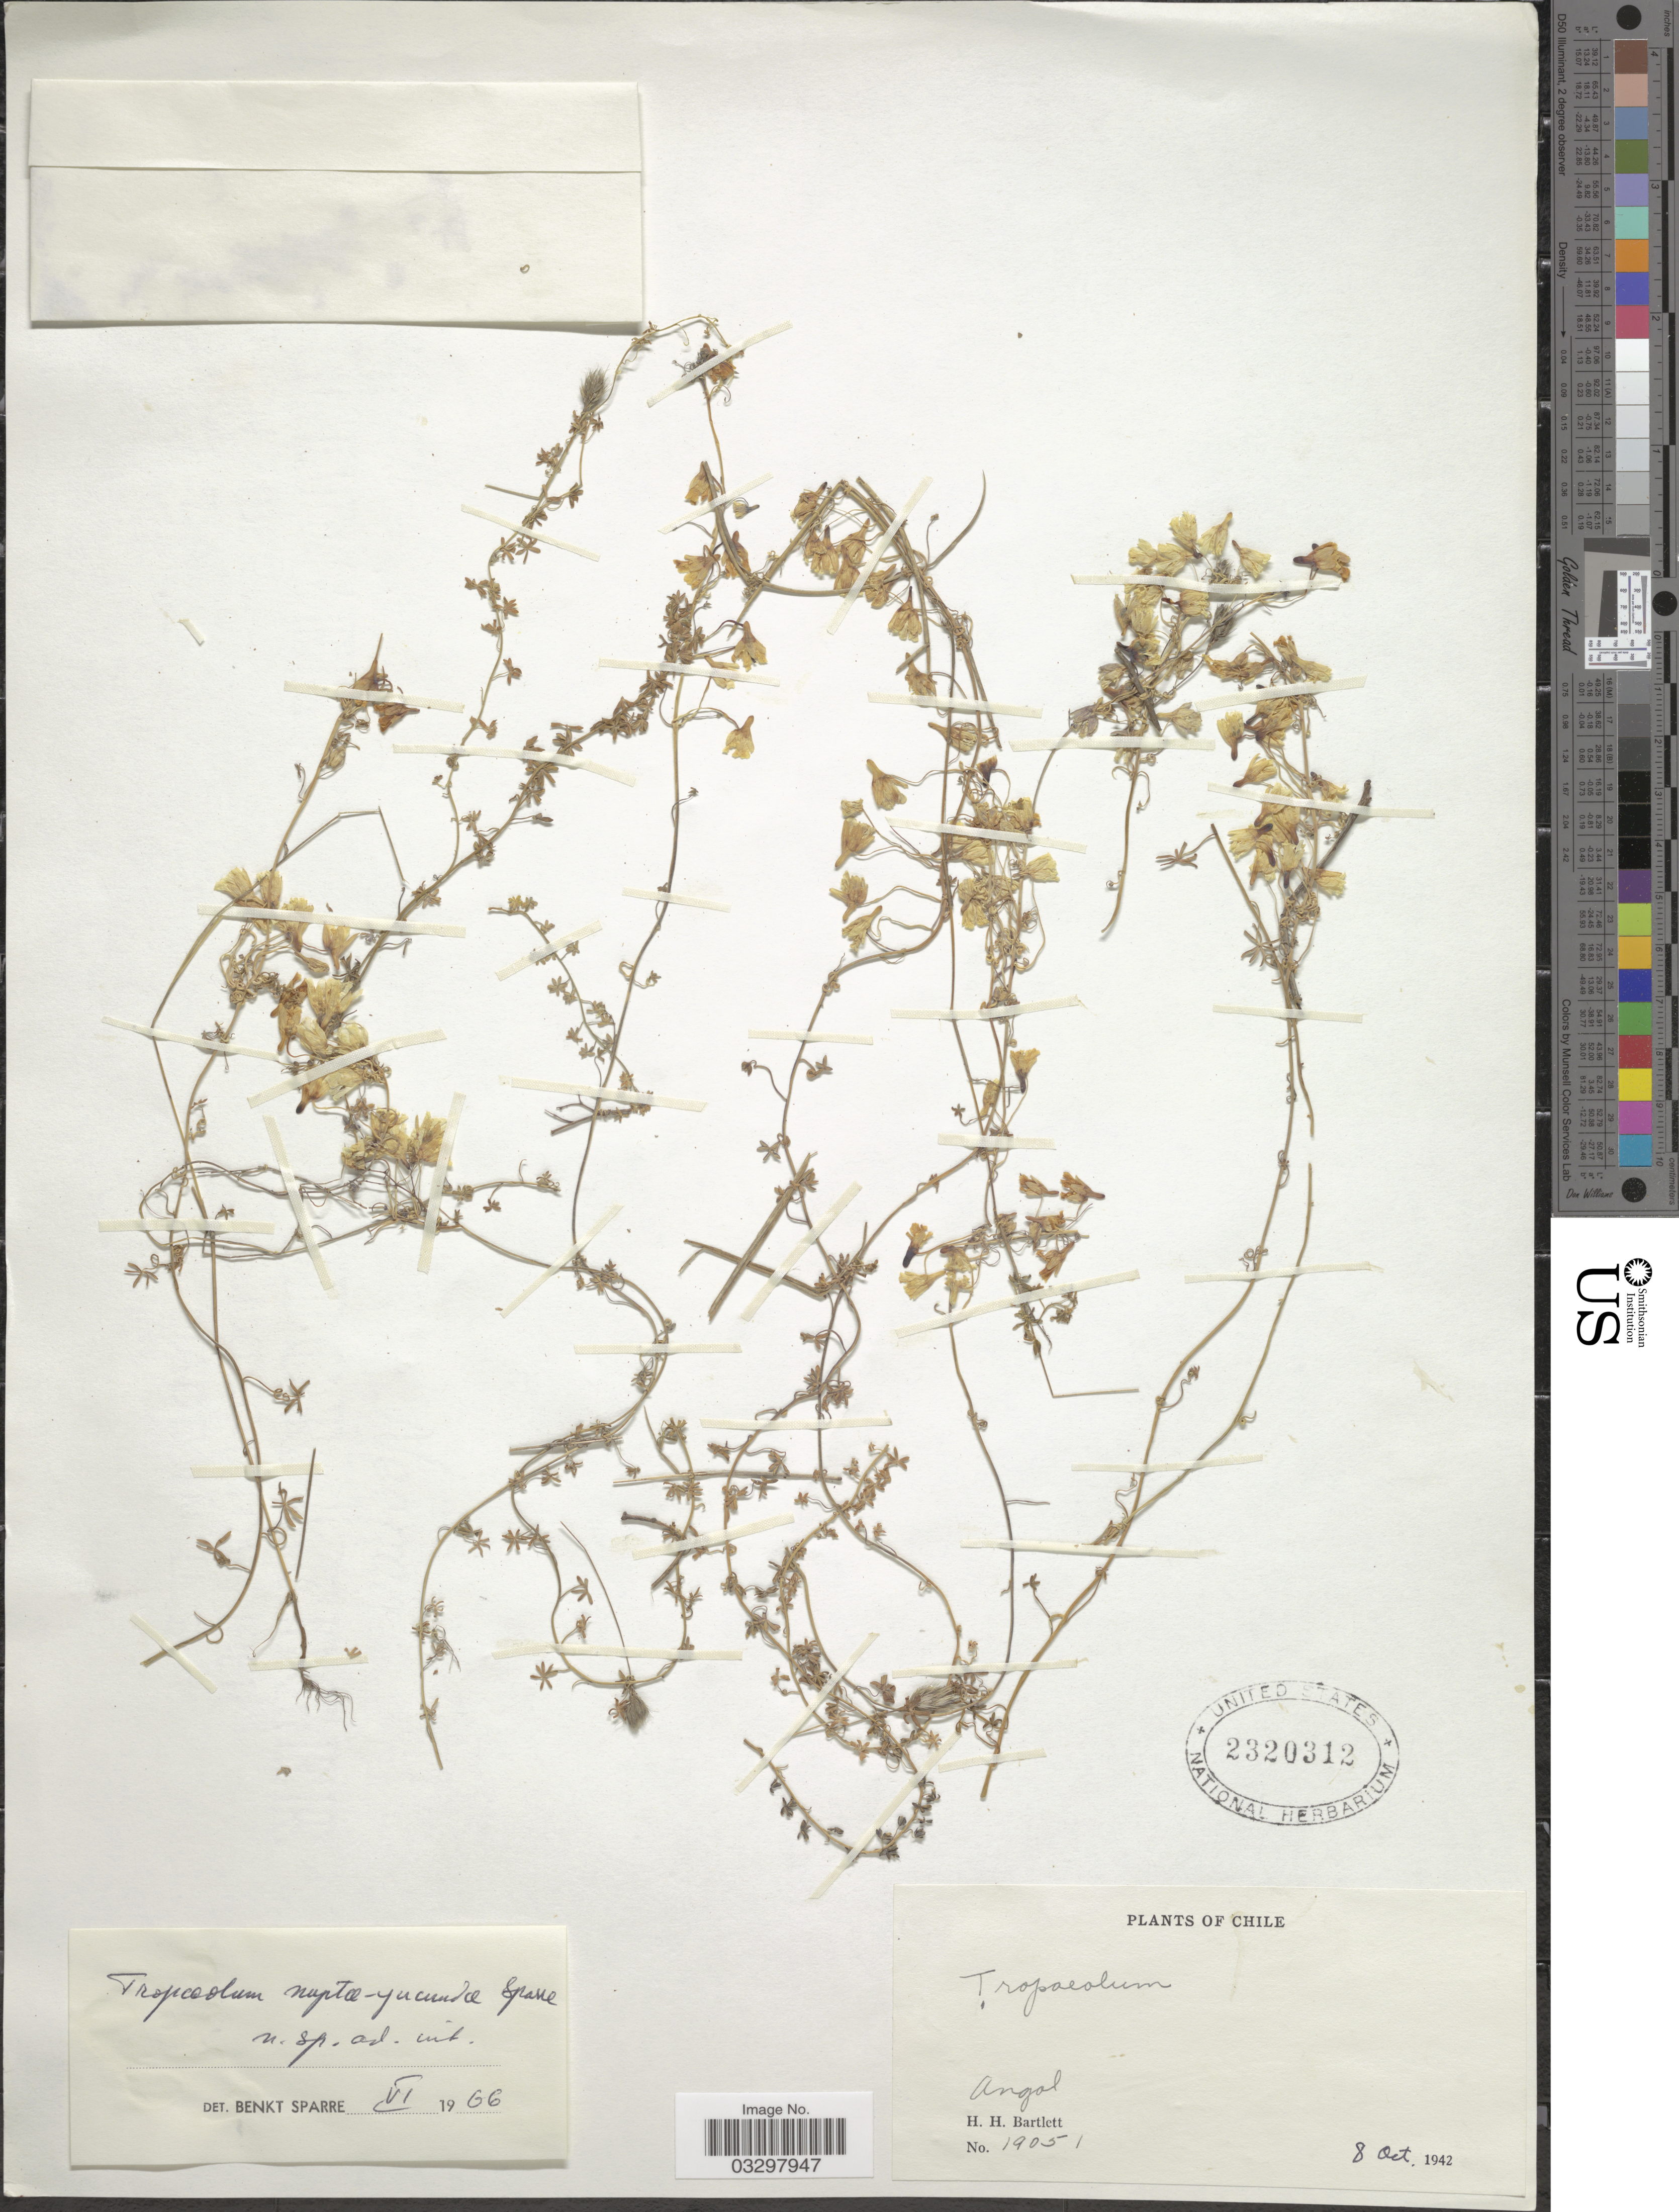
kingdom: Plantae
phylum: Tracheophyta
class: Magnoliopsida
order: Brassicales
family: Tropaeolaceae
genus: Tropaeolum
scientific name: Tropaeolum nuptae-jucundae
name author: Sparre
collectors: H. H. Bartlett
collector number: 19051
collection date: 1942-10-08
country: Chile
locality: Angal.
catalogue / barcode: US 2320312